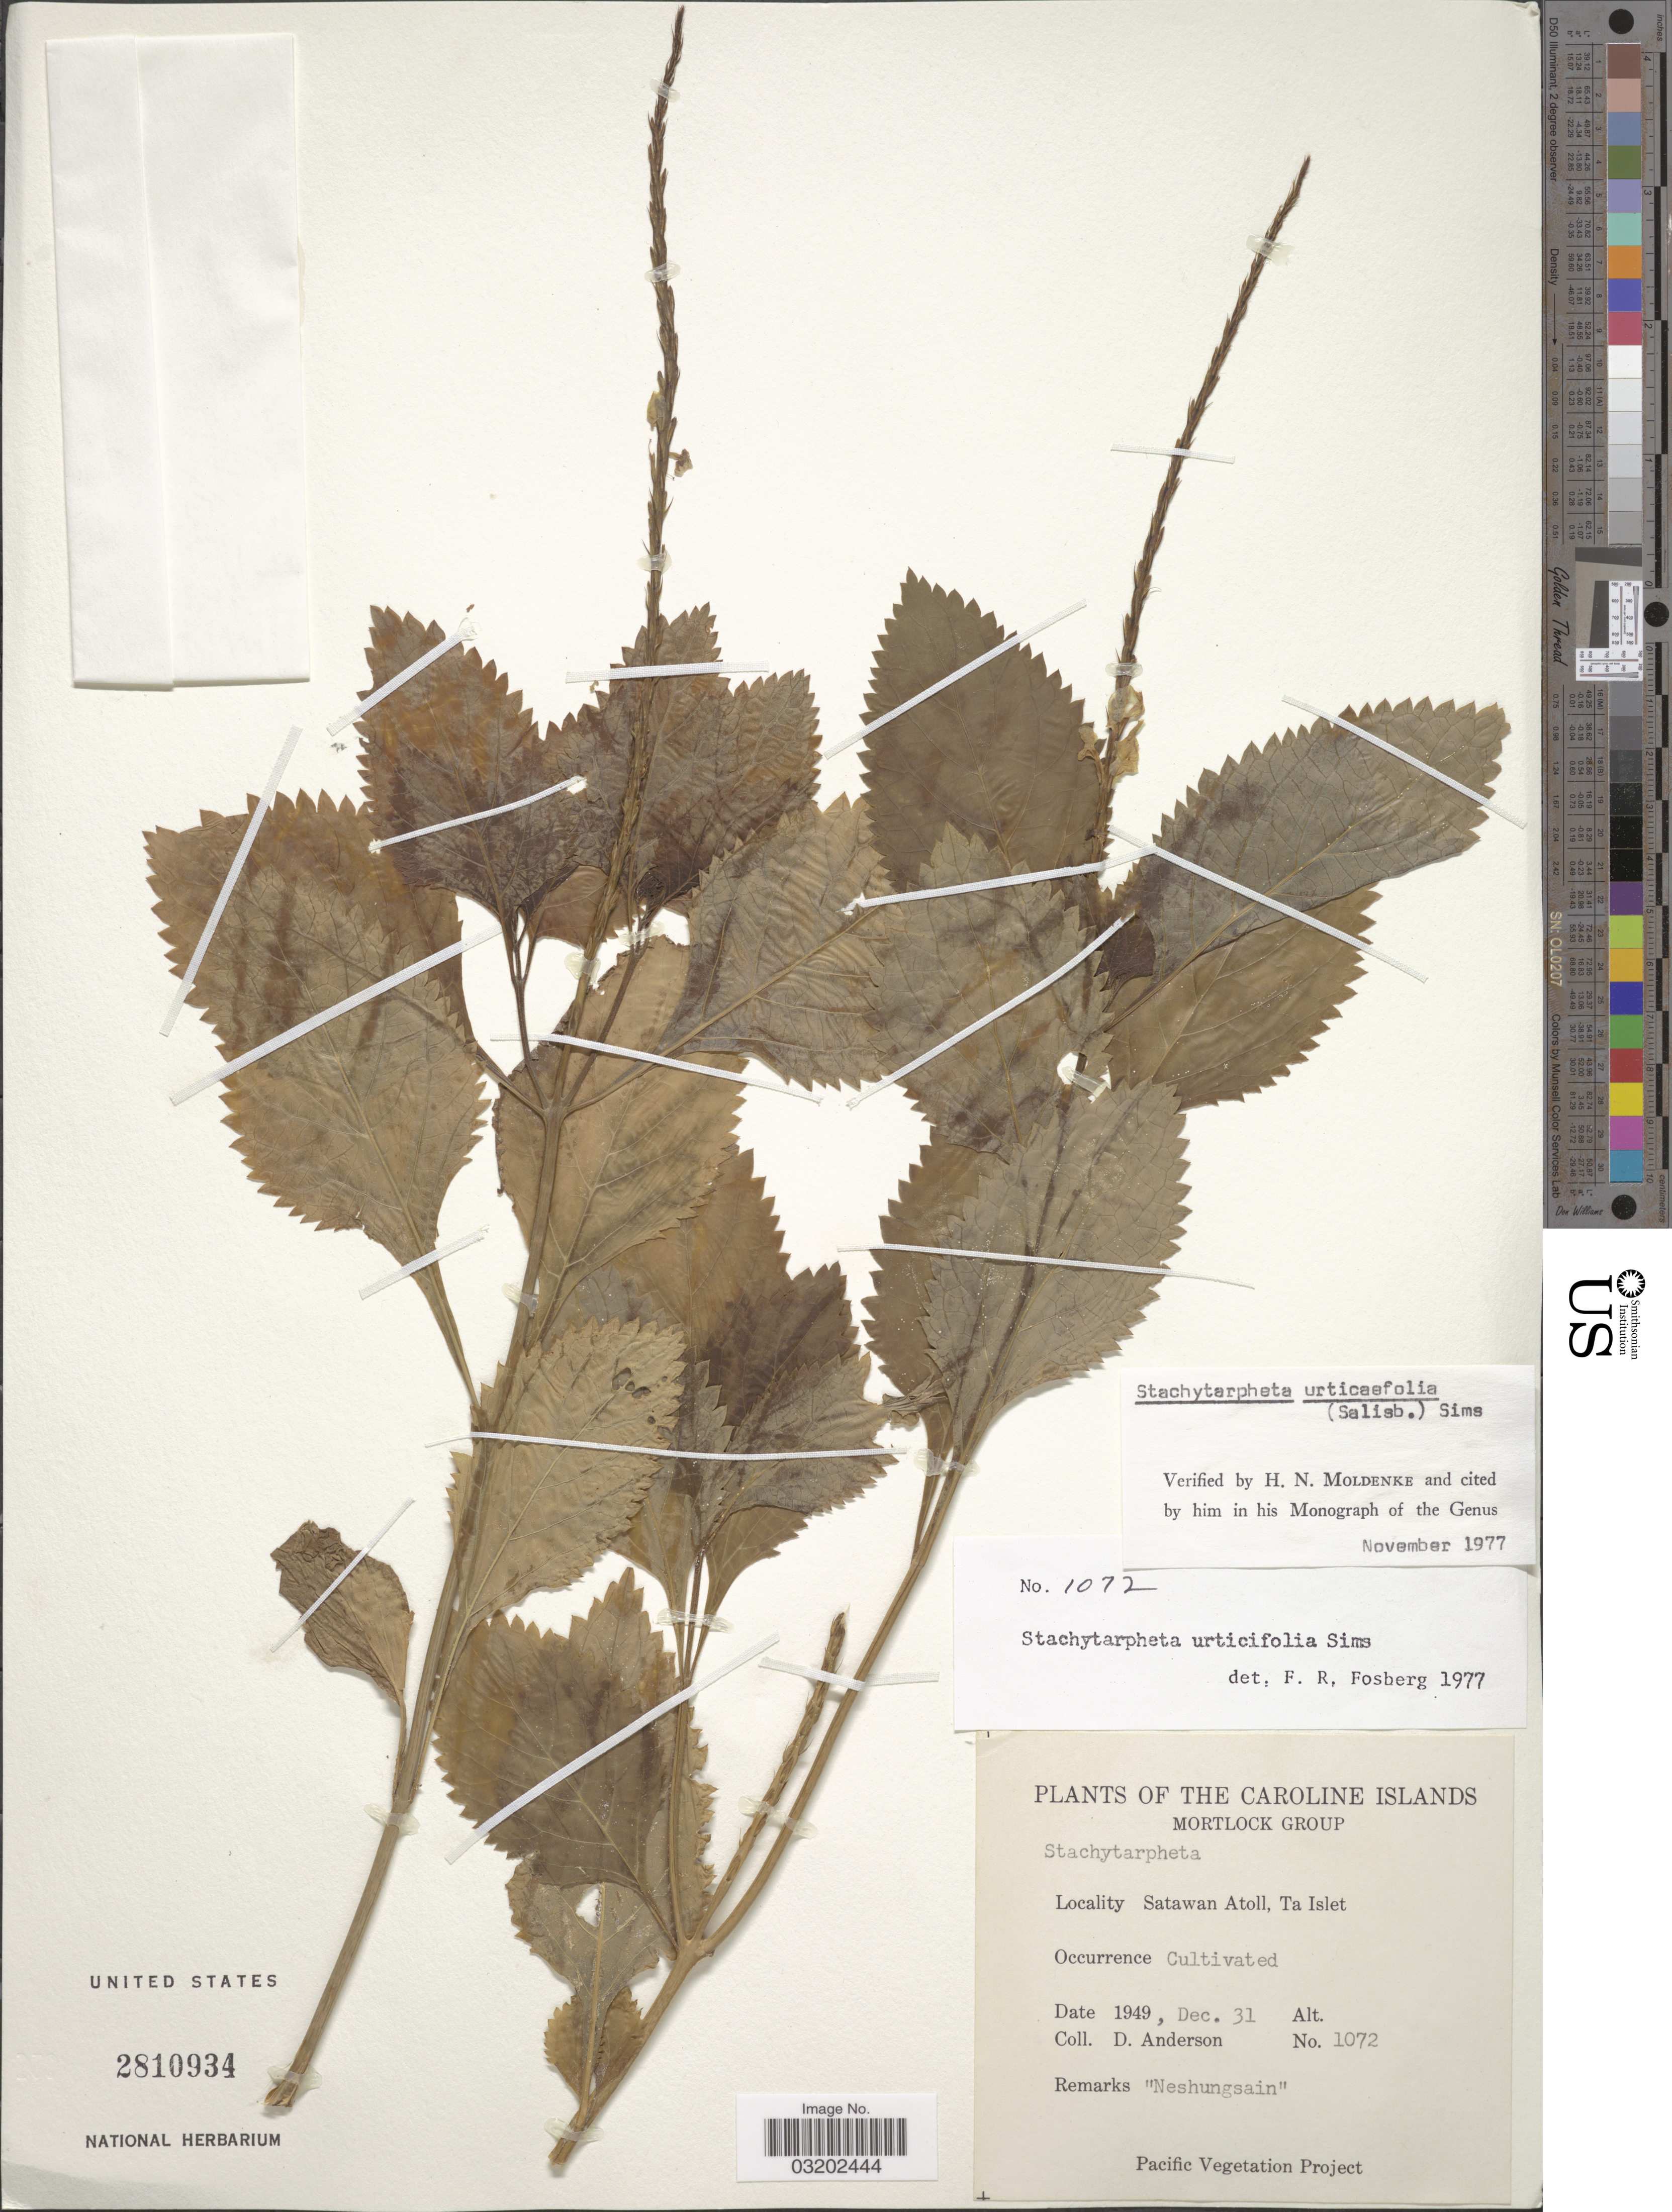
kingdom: Plantae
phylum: Tracheophyta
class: Magnoliopsida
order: Lamiales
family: Verbenaceae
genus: Stachytarpheta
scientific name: Stachytarpheta urticifolia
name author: Sims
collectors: D. Anderson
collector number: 1072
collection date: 1949-12-31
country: Micronesia, Federated States of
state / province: Truk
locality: The Caroline Islands, Mortlock Group. Satawan Atoll, Ta Islet.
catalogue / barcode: US 2810934